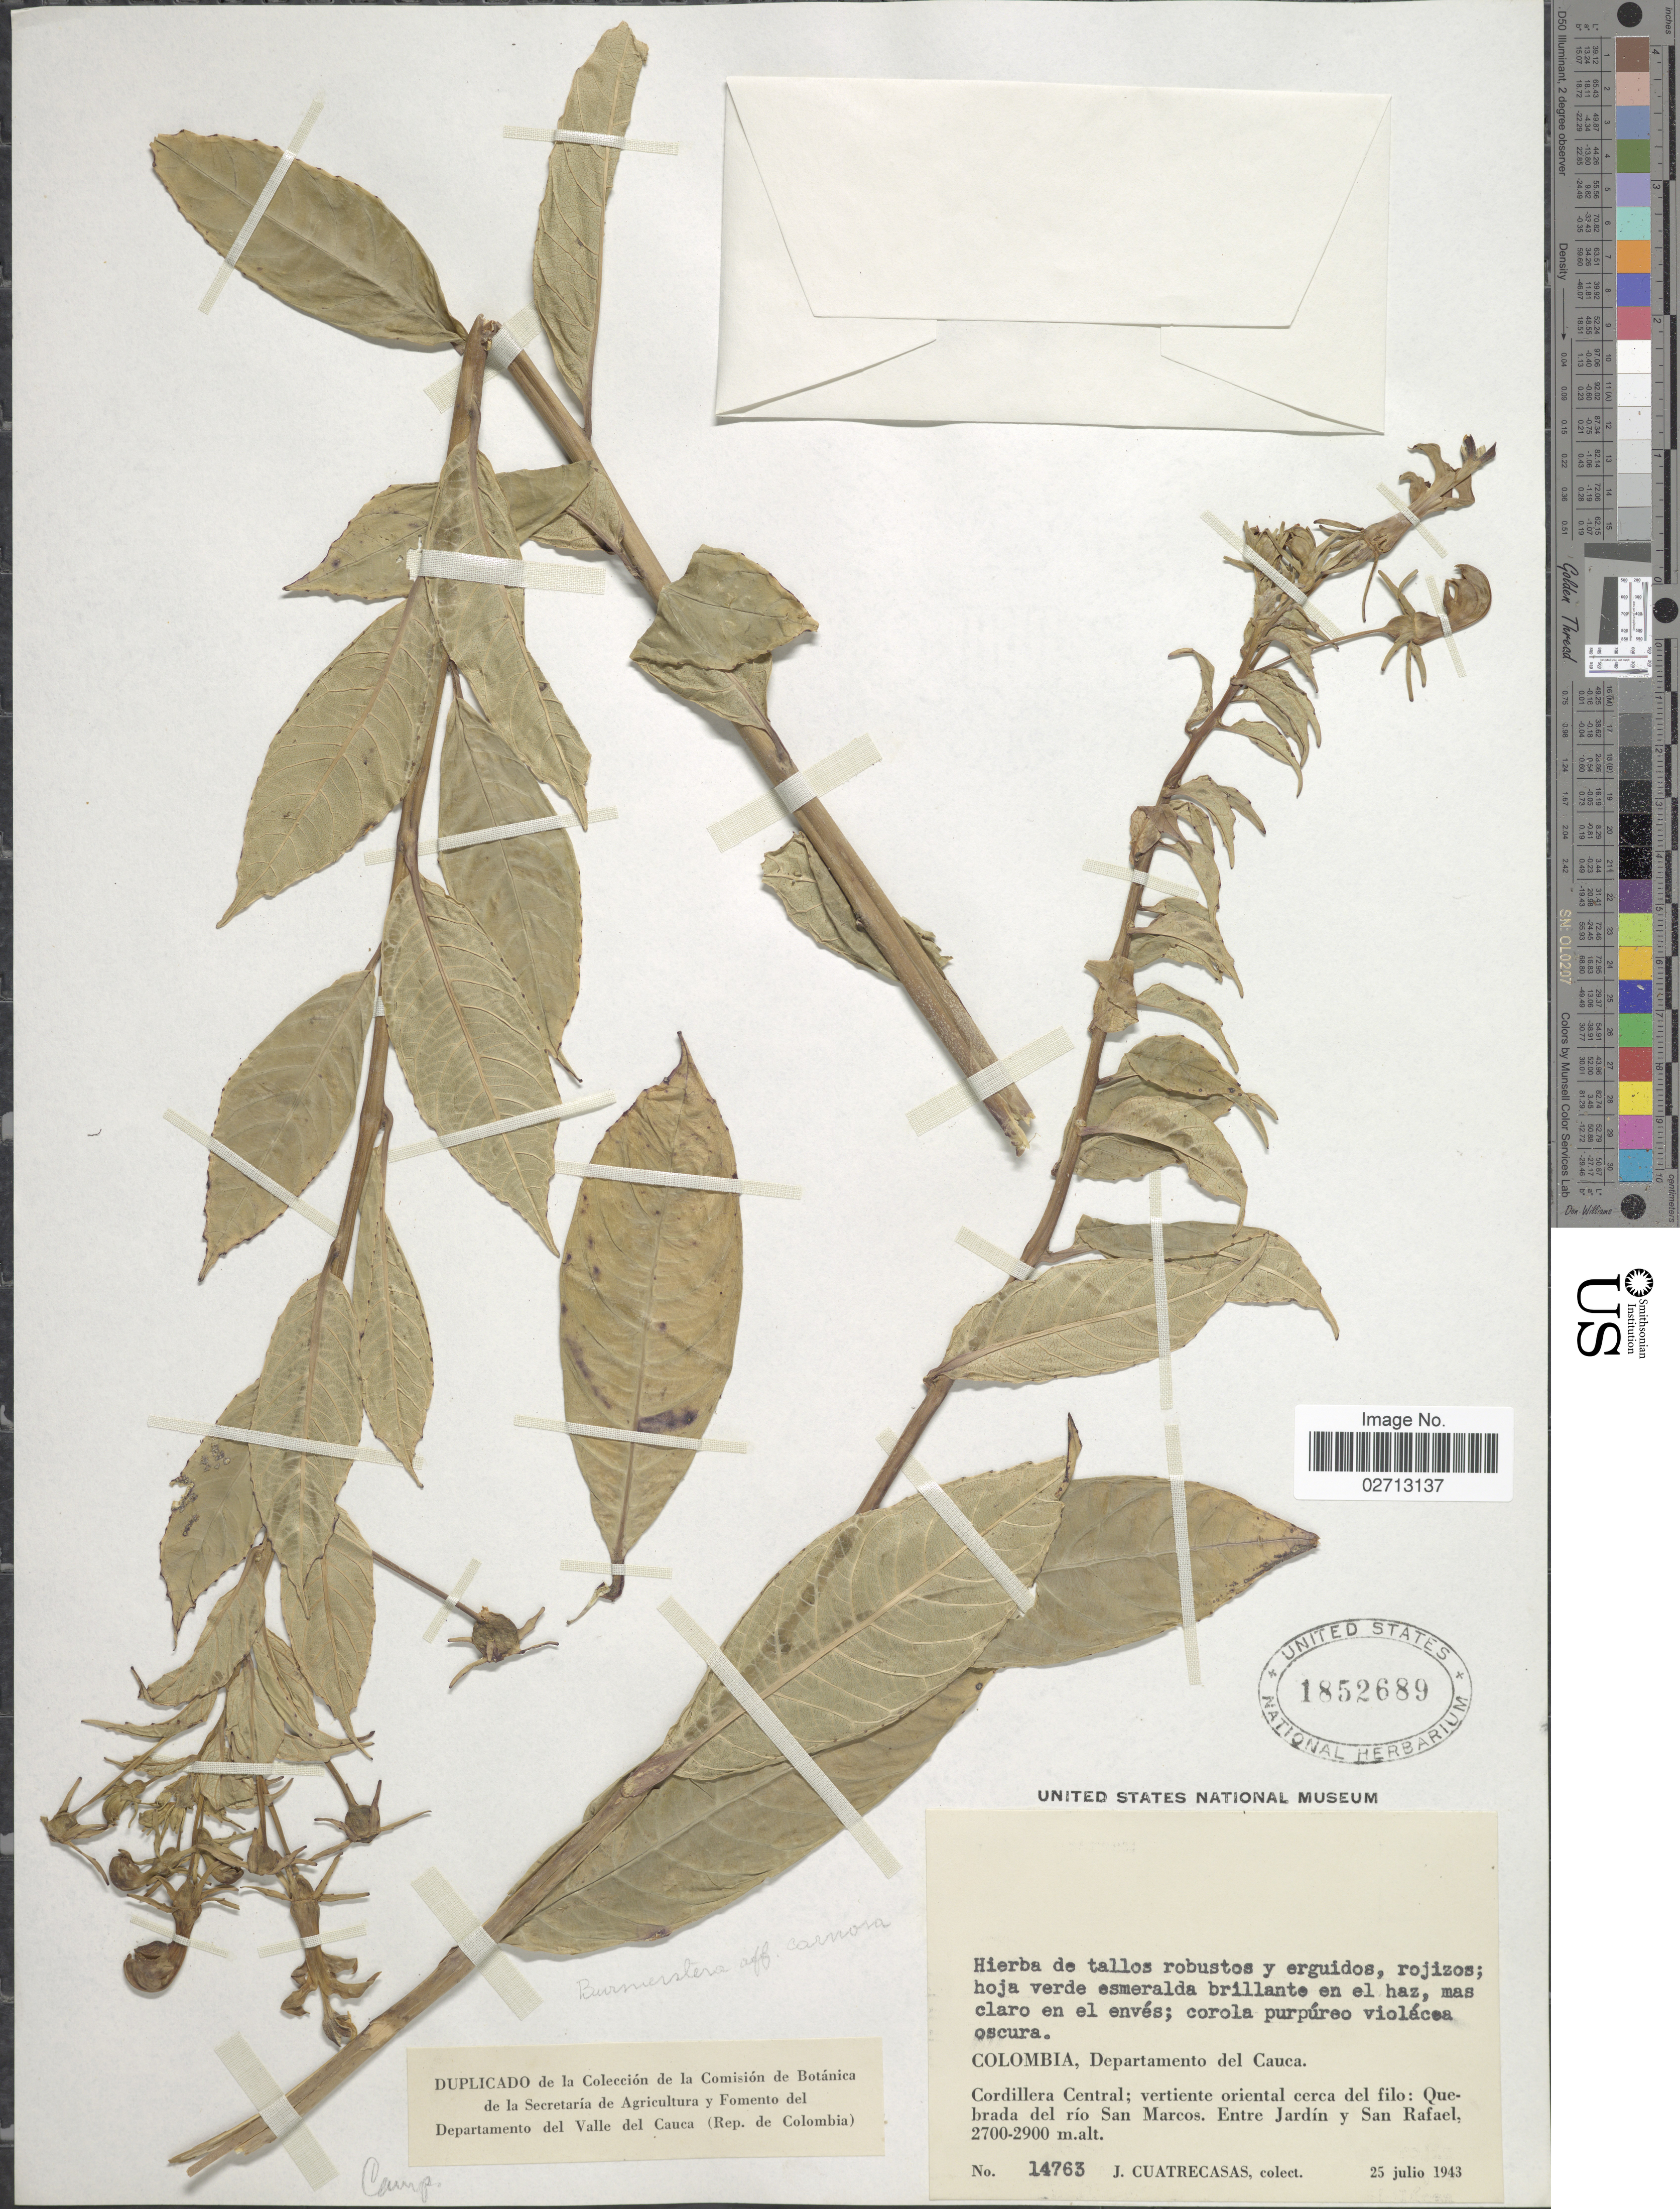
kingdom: Plantae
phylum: Tracheophyta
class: Magnoliopsida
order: Asterales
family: Campanulaceae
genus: Burmeistera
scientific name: Burmeistera carnosa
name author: Gleason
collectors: J. Cuatrecasas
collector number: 14763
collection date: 1943-07-25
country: Colombia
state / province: Cauca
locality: Departamento del Cauca. Cordillera Central; vertiente oriental cerca del filo: Quebrada del rio San Marcos. Entre Jardin y San Rafael.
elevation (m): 2700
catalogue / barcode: US 1852689